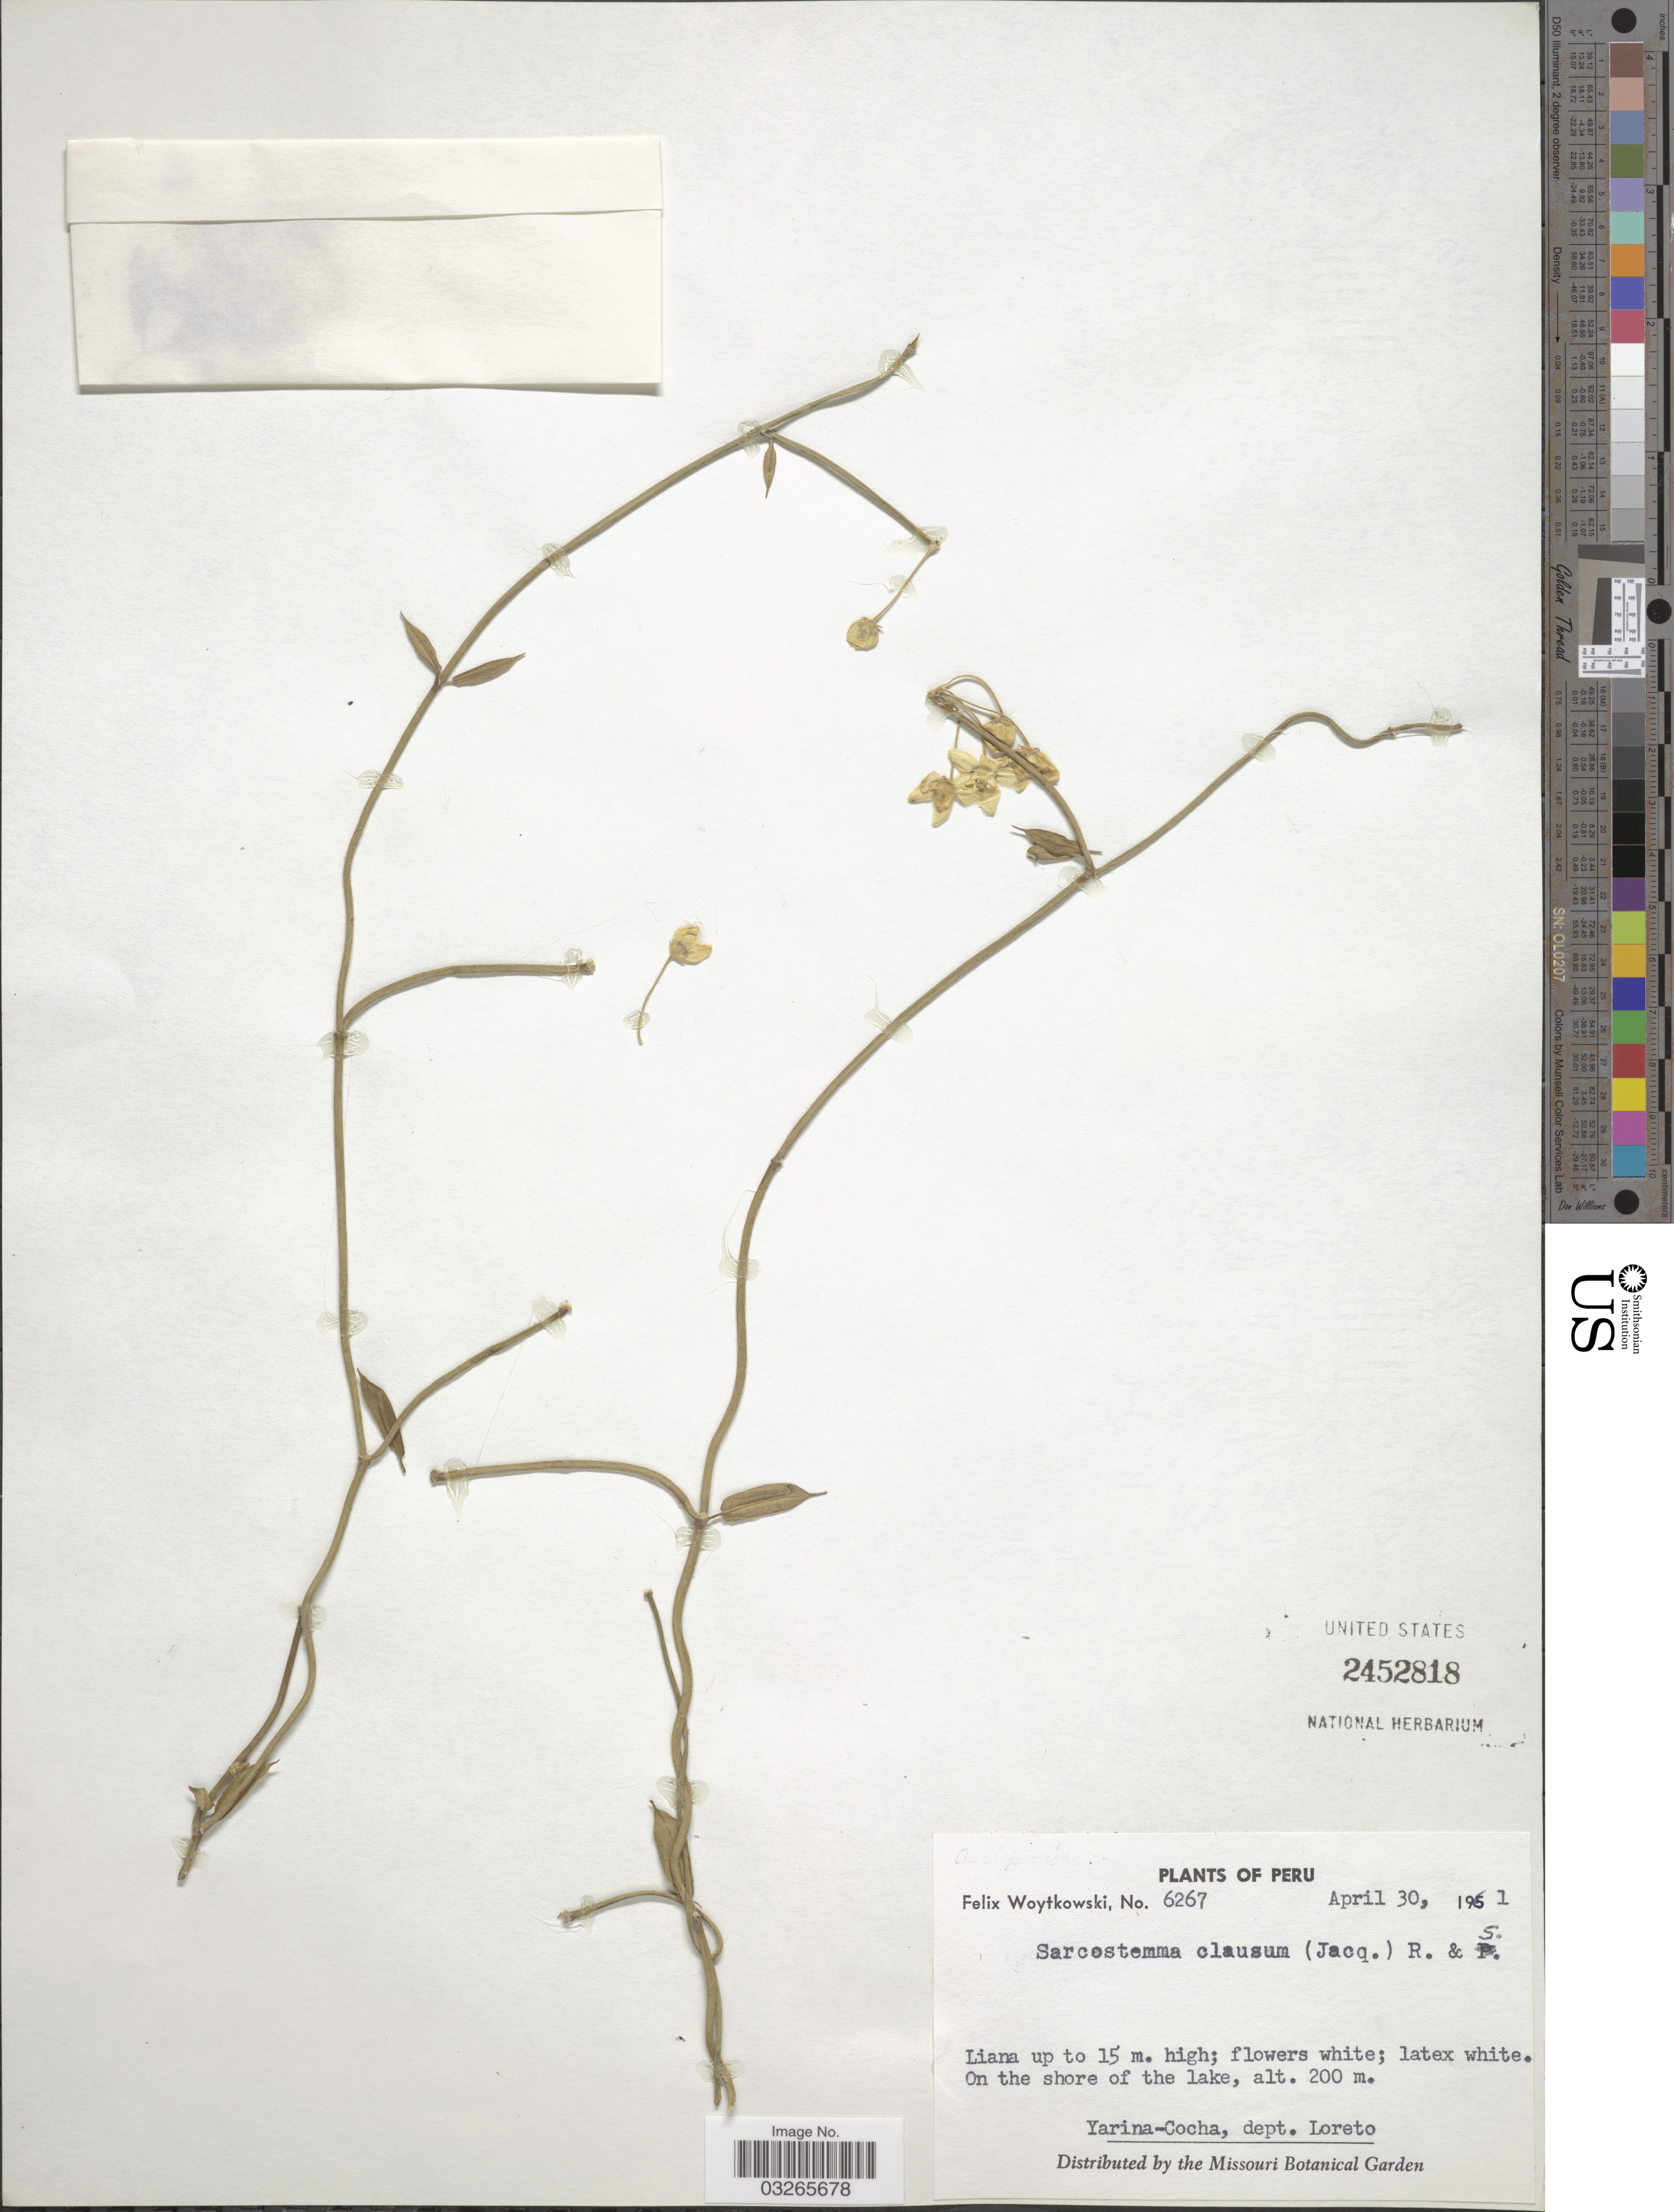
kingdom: Plantae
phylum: Tracheophyta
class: Magnoliopsida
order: Gentianales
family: Apocynaceae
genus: Sarcostemma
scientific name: Sarcostemma clausum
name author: (Jacq.) Schult.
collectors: F. Woytkowski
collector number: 6267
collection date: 1961-04-30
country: Peru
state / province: Loreto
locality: Yarina-Cocha, dept. Loreto, On the shore of the lake.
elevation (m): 200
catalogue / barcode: US 2452818